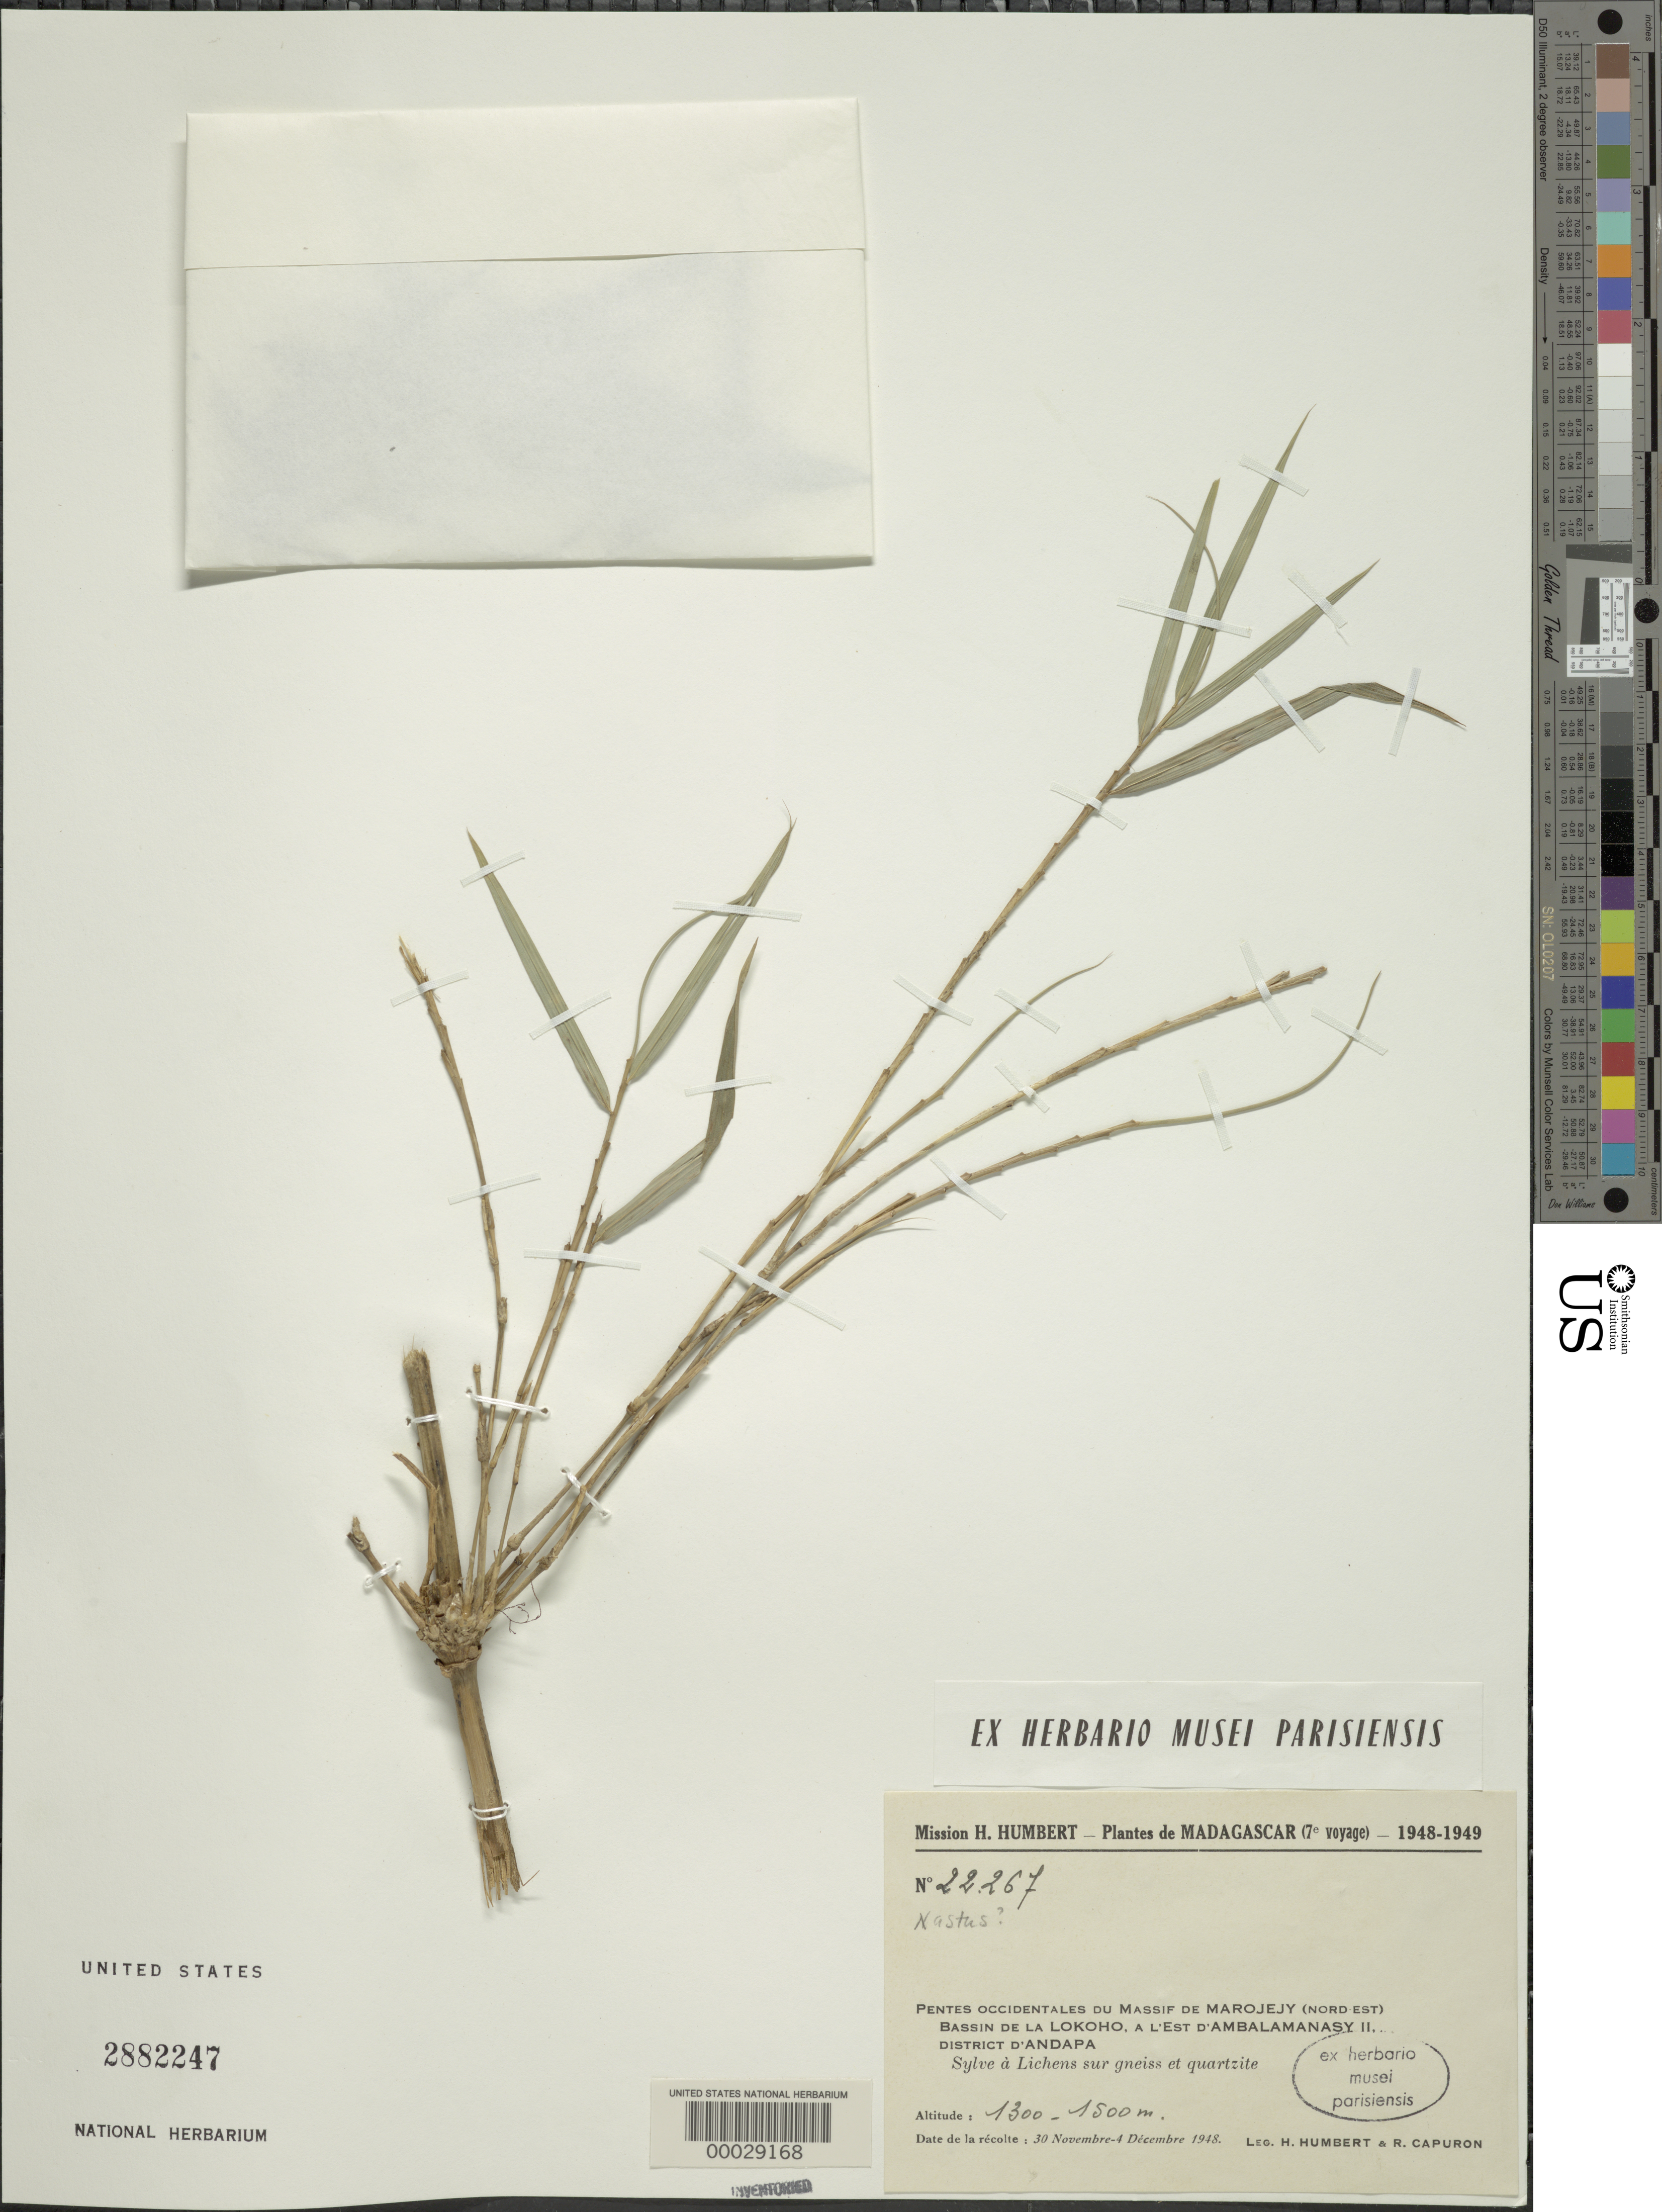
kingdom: Plantae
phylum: Tracheophyta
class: Liliopsida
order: Poales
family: Poaceae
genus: Oldeania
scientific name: Oldeania marojejyensis (A. Camus) D.Z. Li et al.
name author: (A. Camus) D.Z. Li & Y.J. Zhang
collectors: H. Humbert & R. P. Capuron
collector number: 22267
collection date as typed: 30 Nov 1948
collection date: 1948-11-30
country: Madagascar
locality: Marojejy, lokoho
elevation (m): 1300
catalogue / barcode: US 2882247